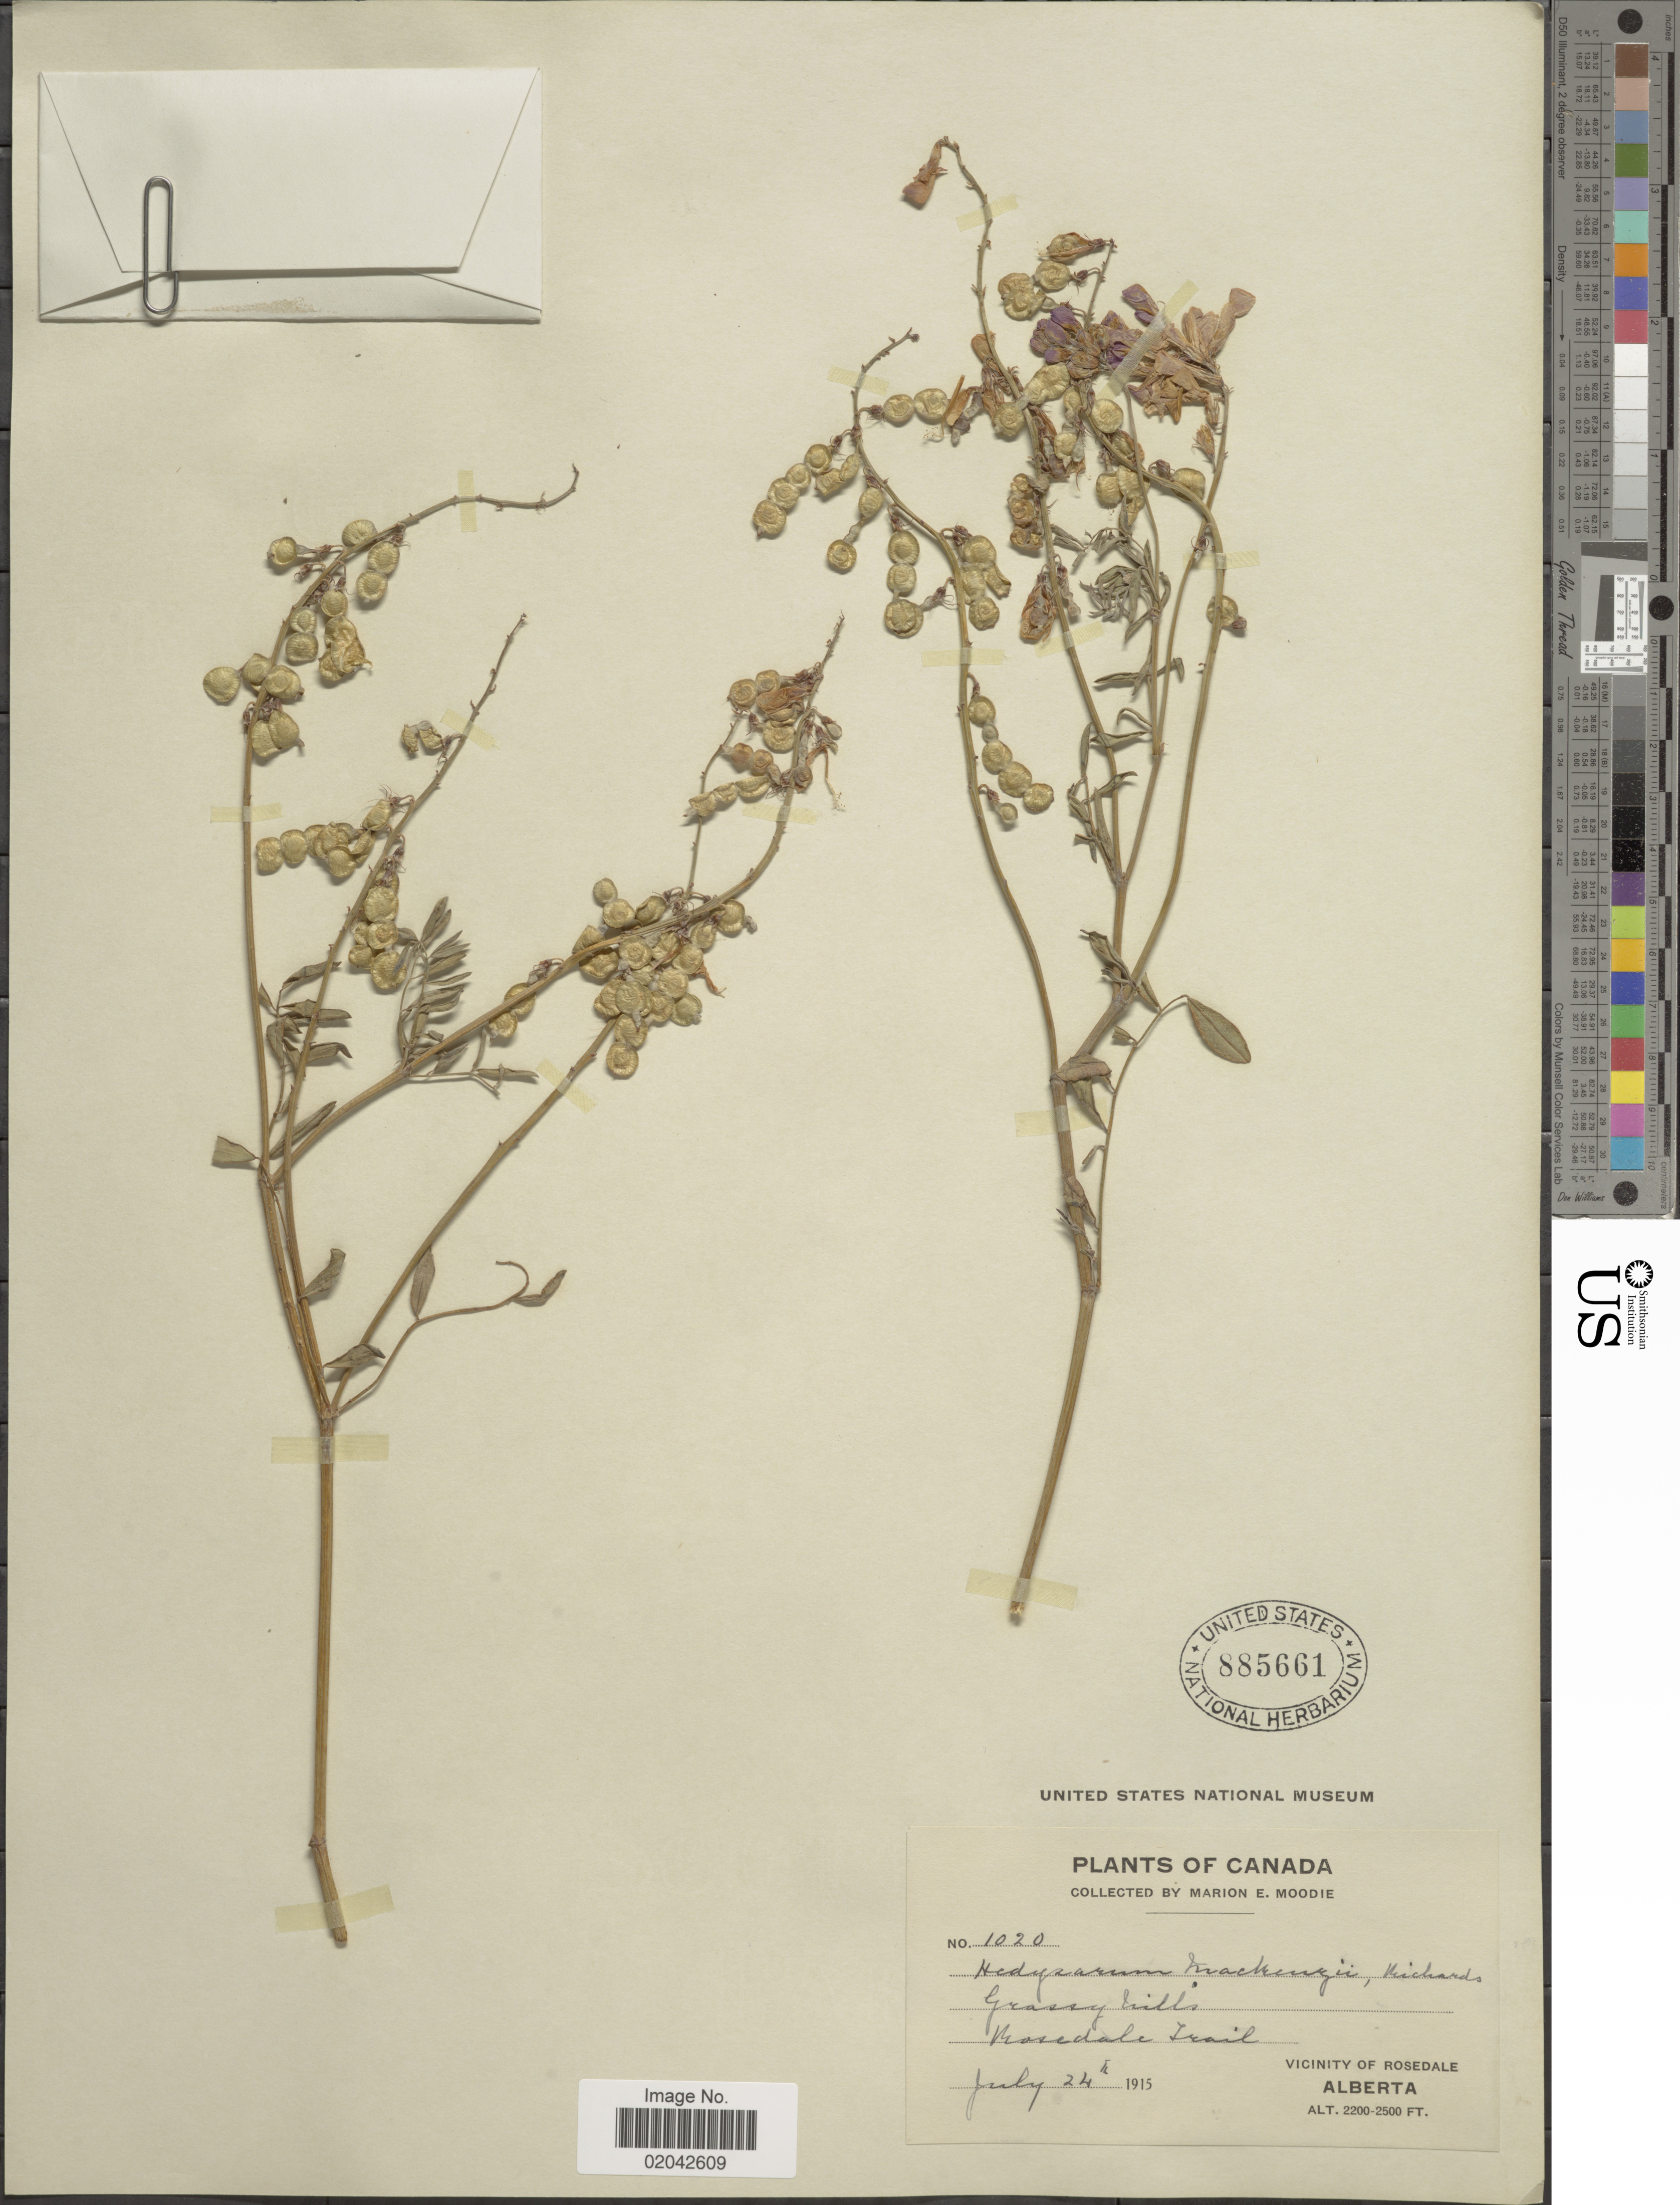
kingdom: Plantae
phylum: Tracheophyta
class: Magnoliopsida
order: Fabales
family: Fabaceae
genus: Hedysarum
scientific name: Hedysarum mackenziei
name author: Richardson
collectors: M. E. Moodie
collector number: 1020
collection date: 1915-06-24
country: Canada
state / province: Alberta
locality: Rosedale Trail, Vicinity of Rosedale.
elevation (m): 671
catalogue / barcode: US 885661